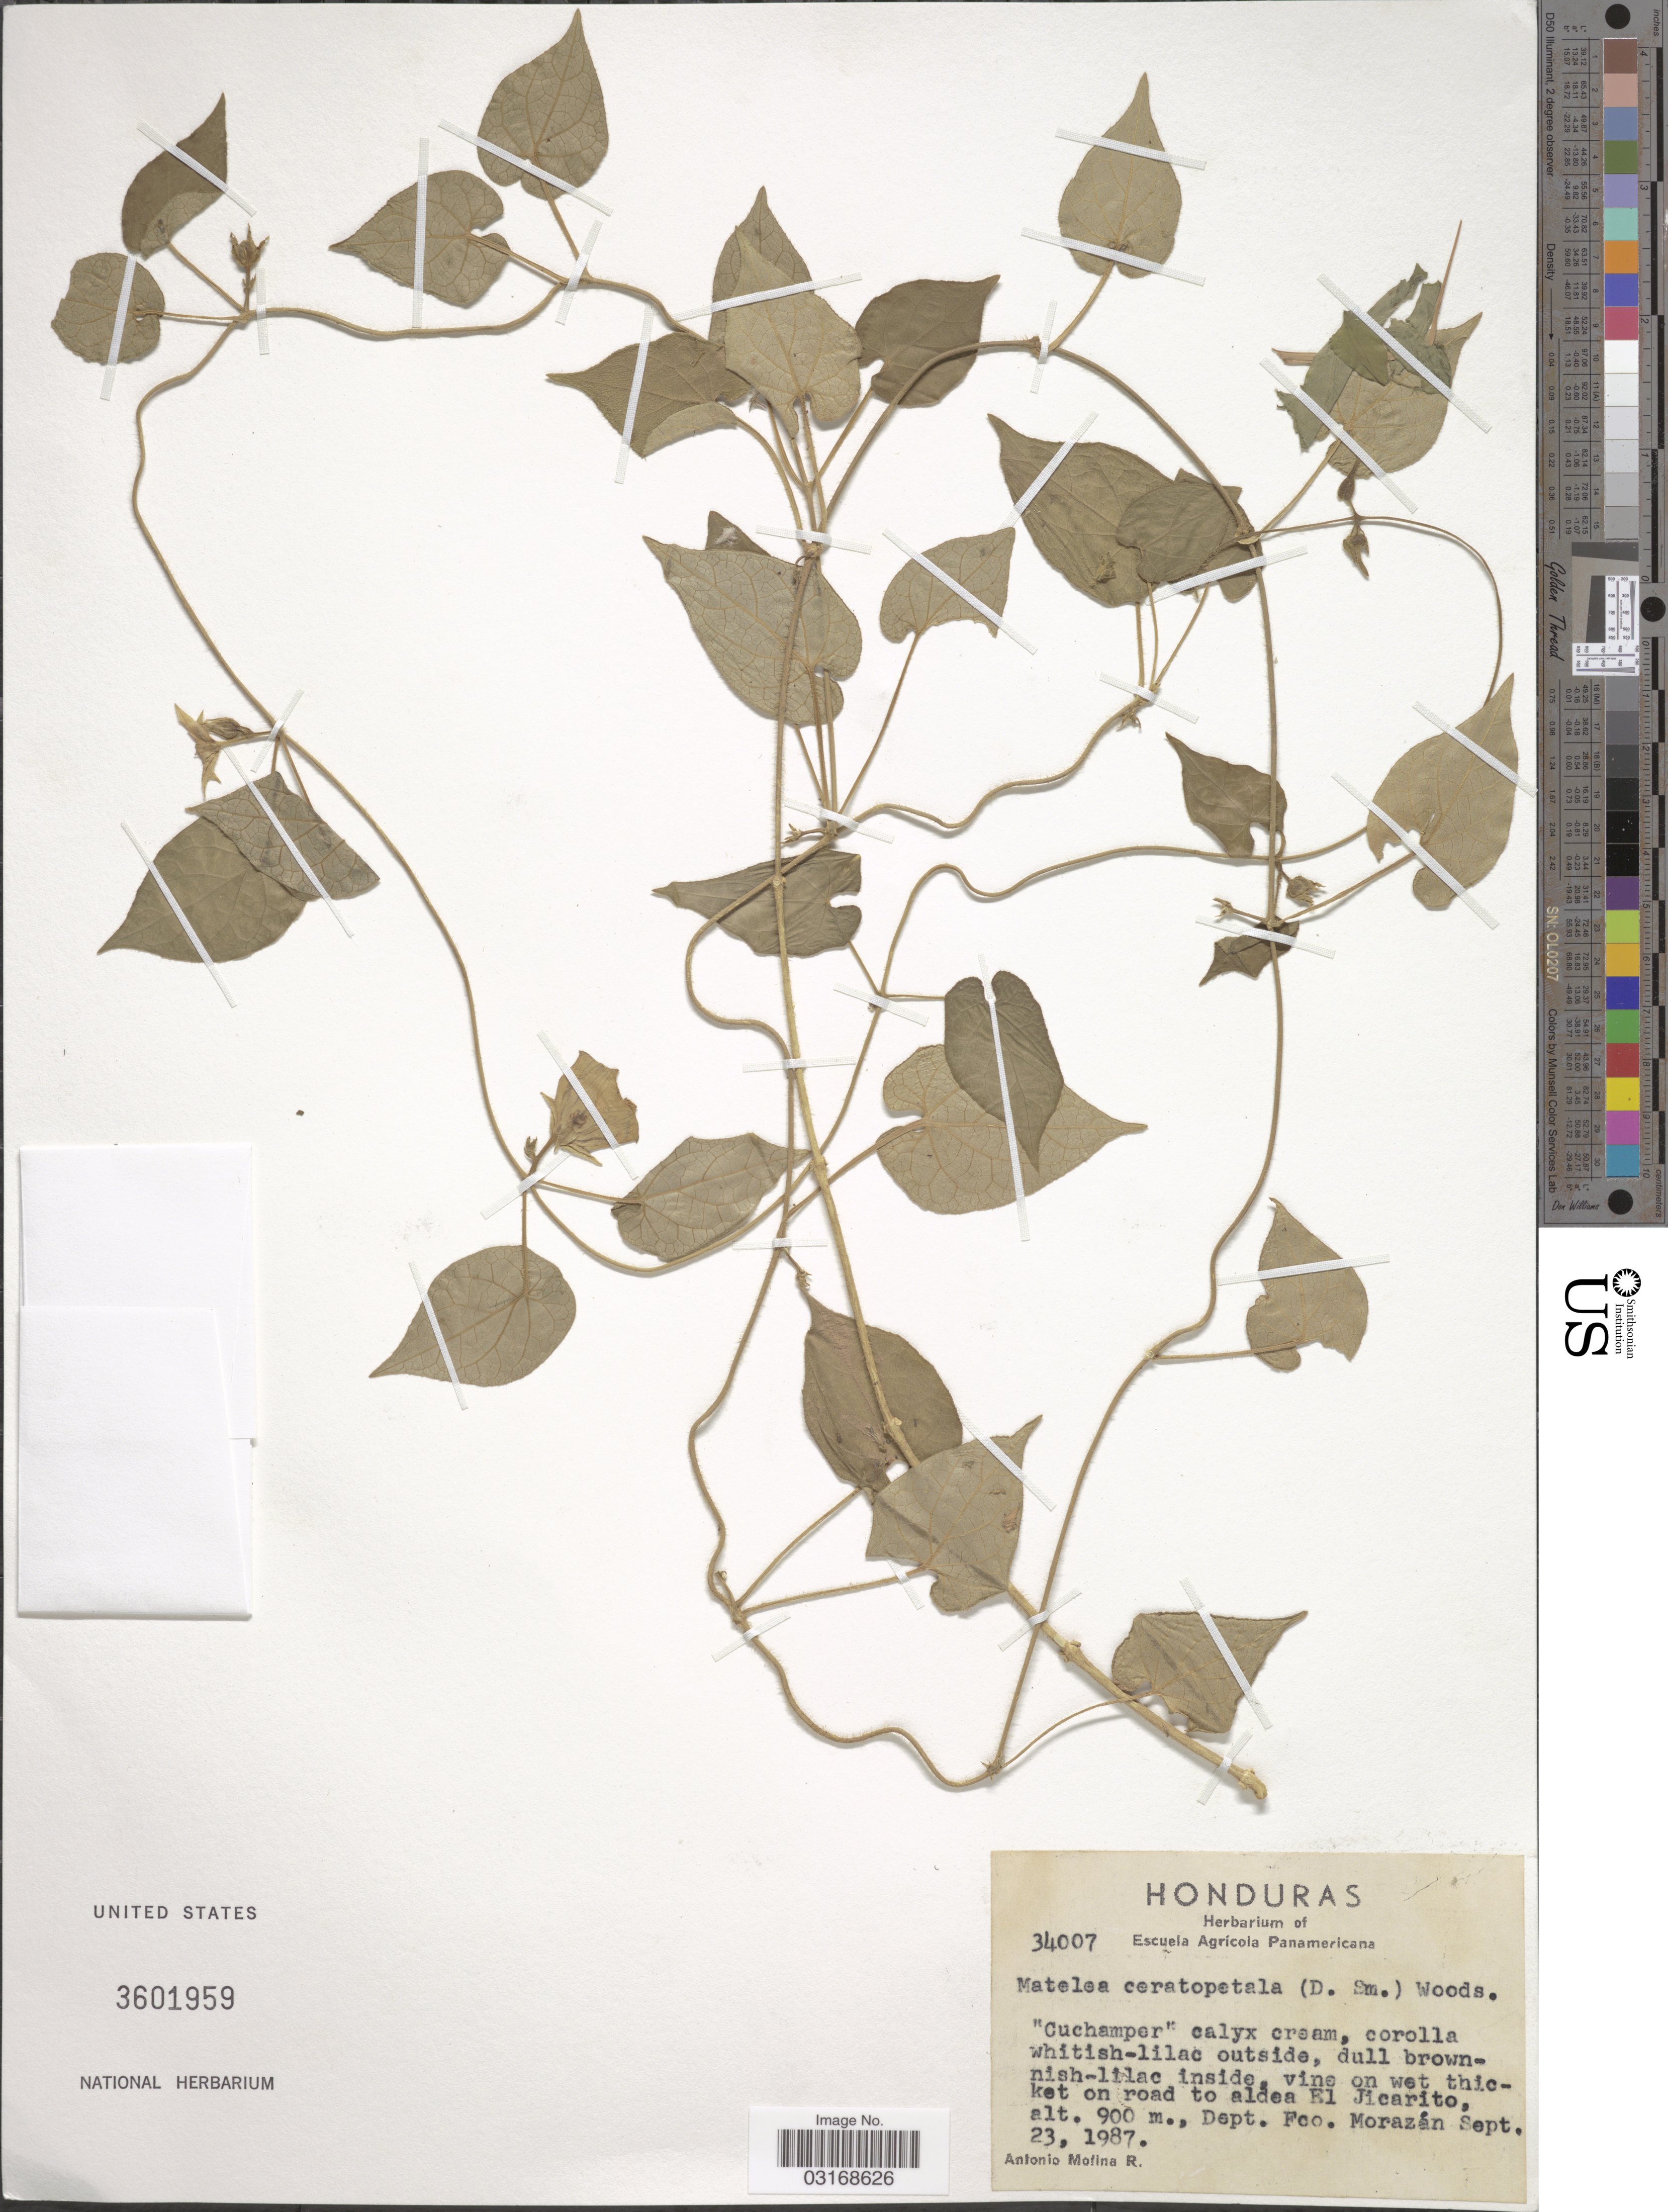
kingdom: Plantae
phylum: Tracheophyta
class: Magnoliopsida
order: Gentianales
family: Apocynaceae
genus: Matelea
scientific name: Matelea ceratopetala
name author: (Donn. Sm.) Woodson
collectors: A. Molina R.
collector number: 34007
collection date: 1987-09-23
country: Honduras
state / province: Fco. Morazán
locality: On road to aldea El Jicarito, Dept. Fco. Morazán.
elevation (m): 900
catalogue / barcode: US 3601959